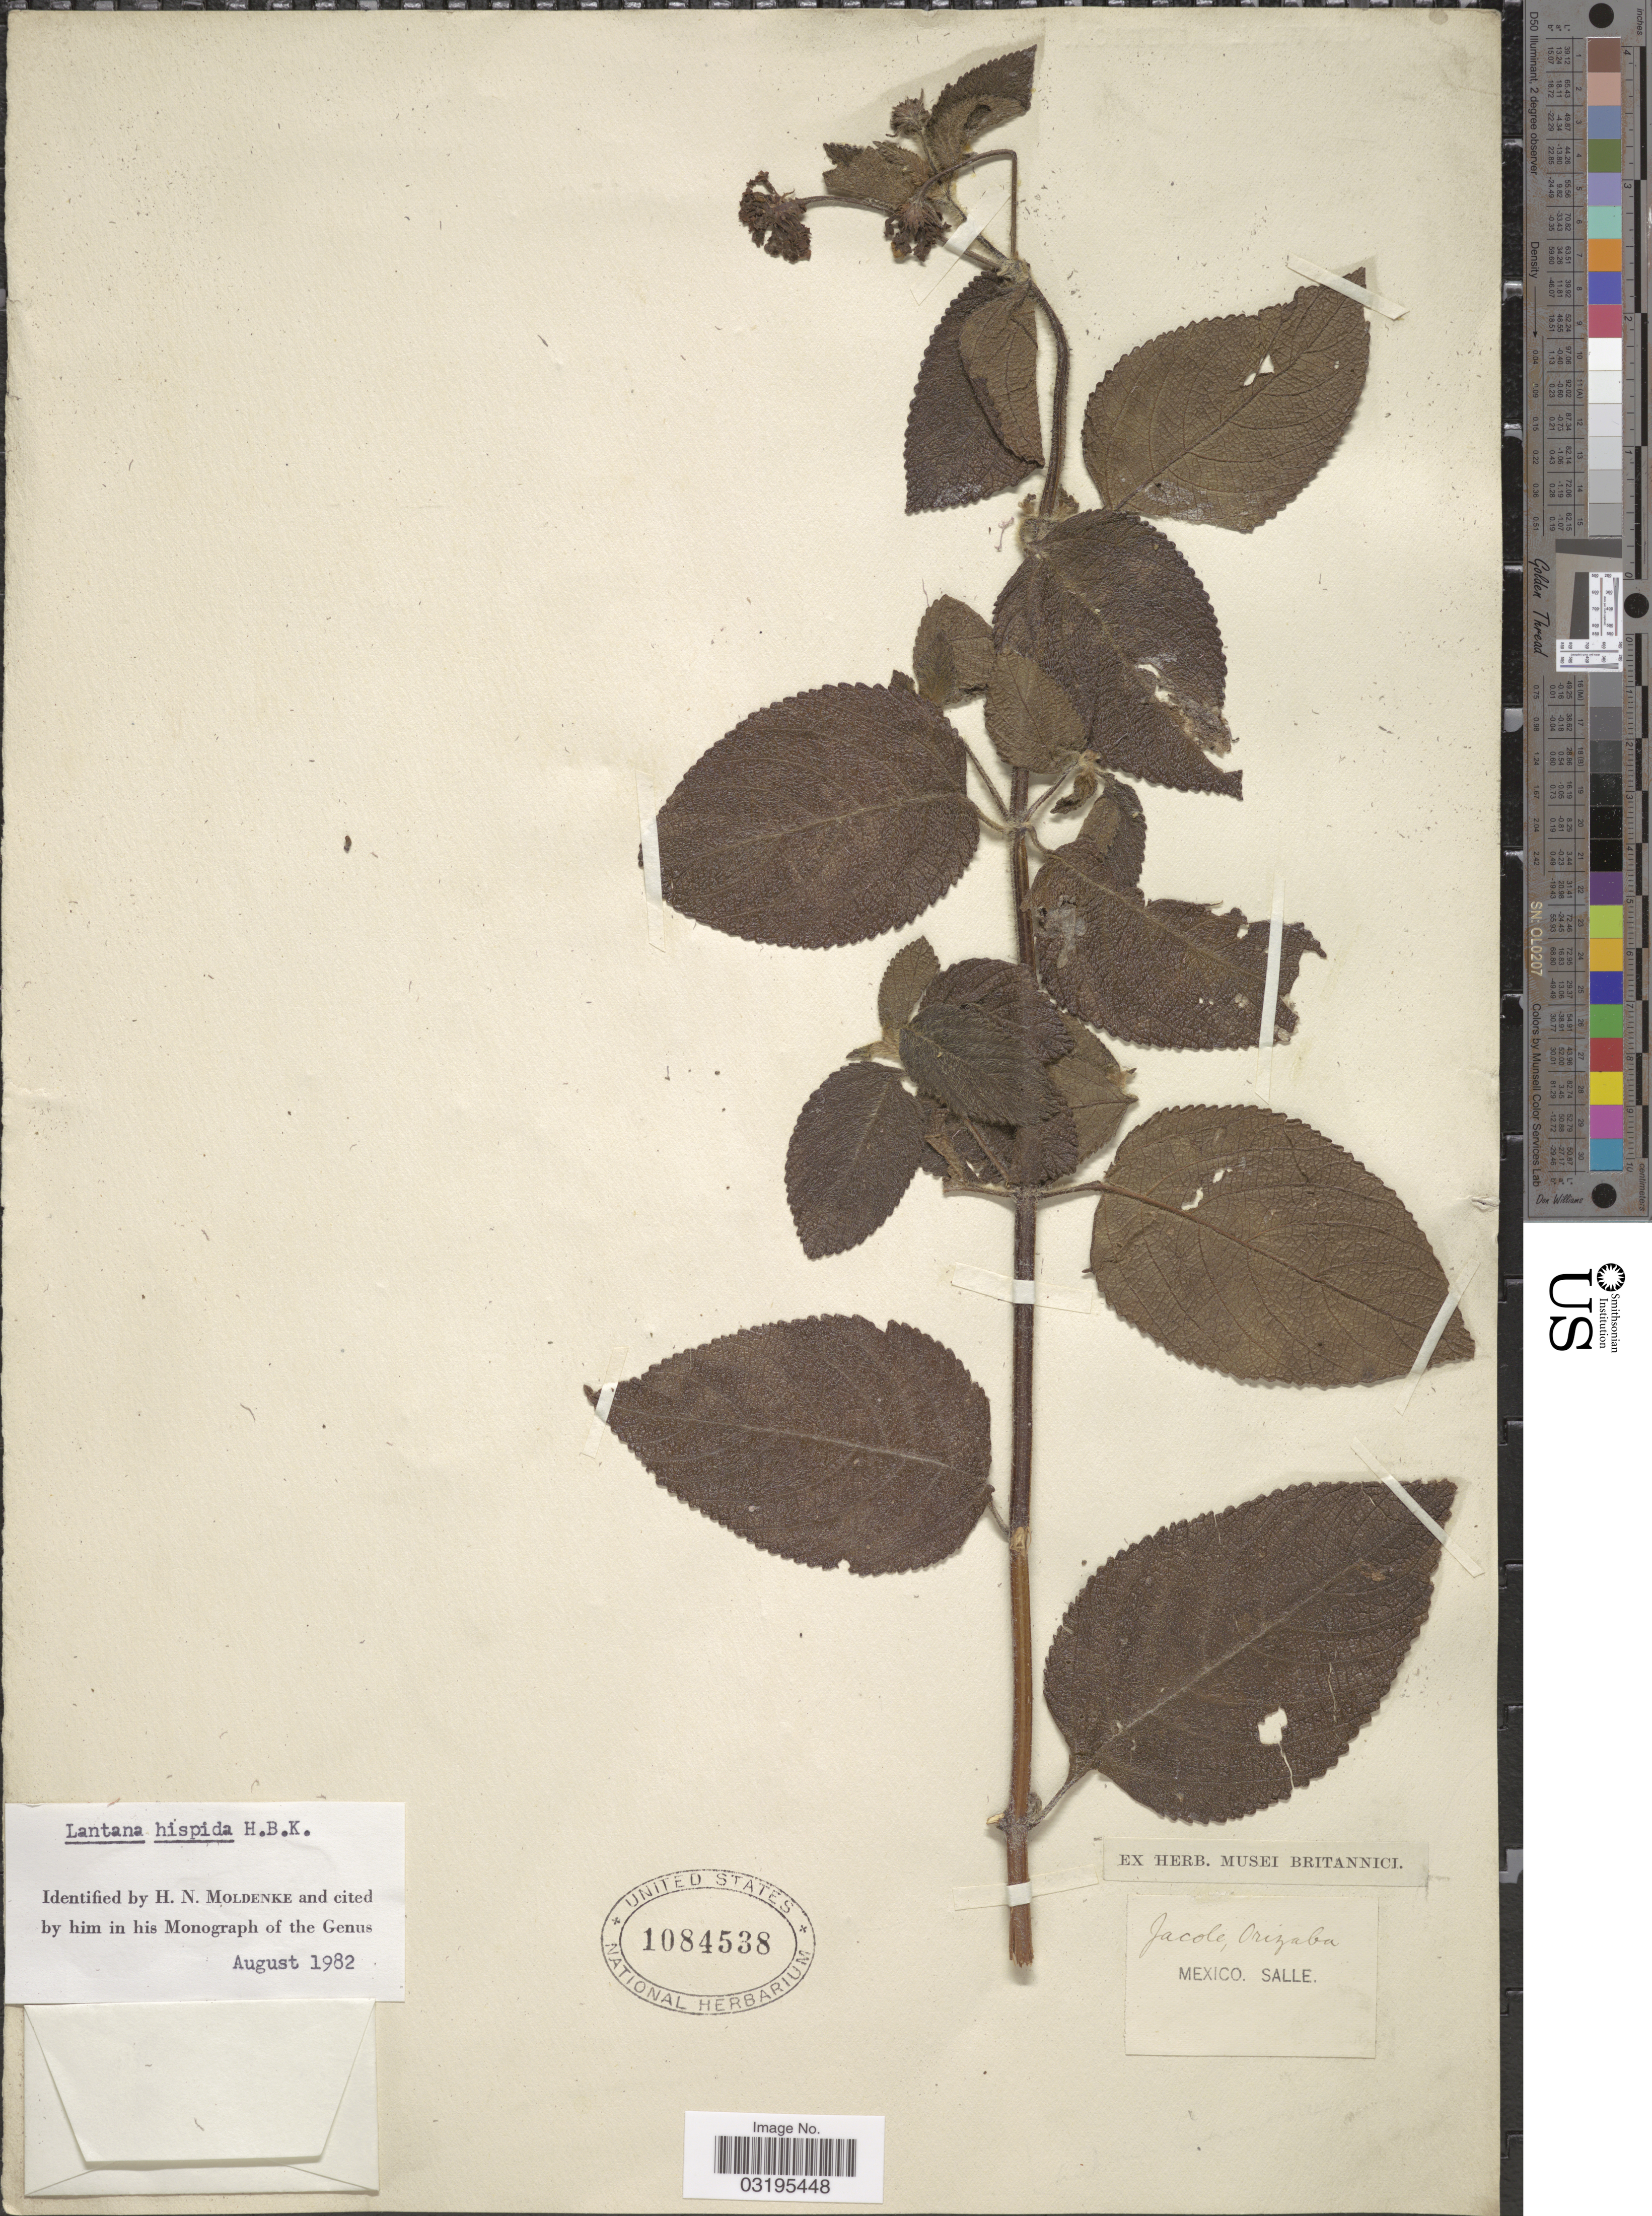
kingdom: Plantae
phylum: Tracheophyta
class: Magnoliopsida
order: Lamiales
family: Verbenaceae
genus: Lantana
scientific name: Lantana hispida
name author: Kunth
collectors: Sallé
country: Mexico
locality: Jacole, Orizaba.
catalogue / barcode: US 1084538